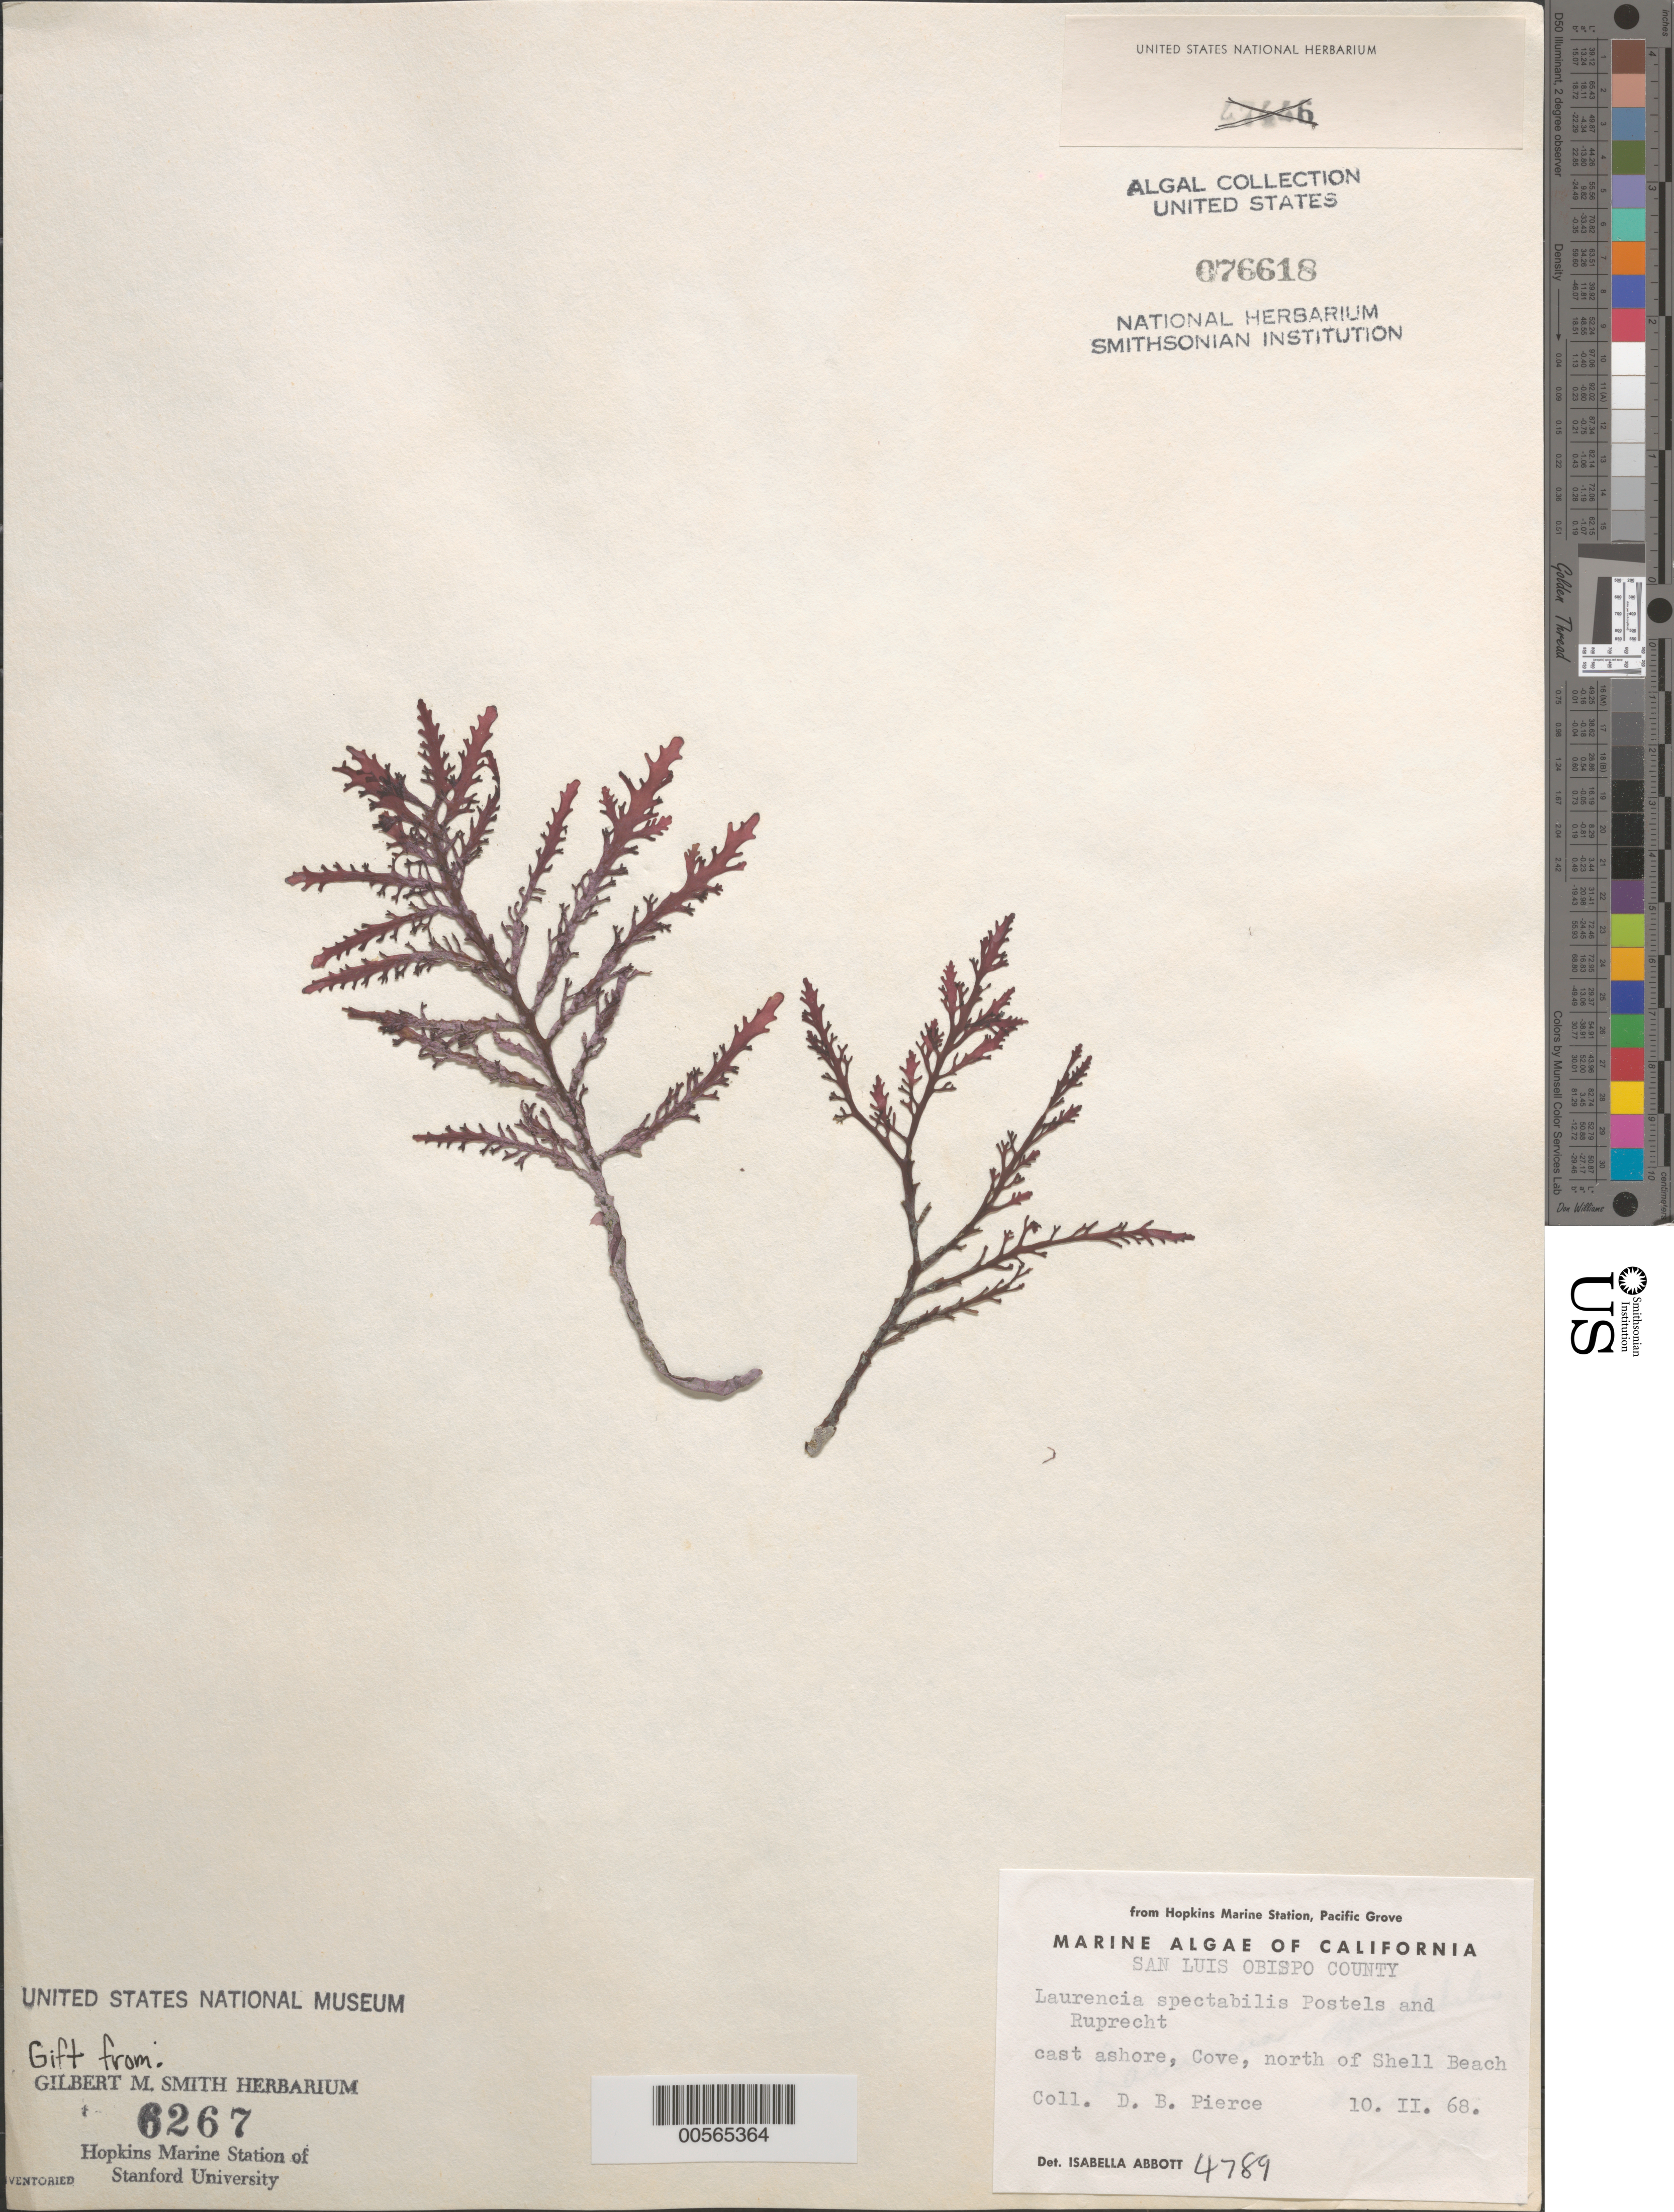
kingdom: Plantae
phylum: Rhodophyta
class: Florideophyceae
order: Ceramiales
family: Rhodomelaceae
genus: Osmundea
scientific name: Osmundea spectabilis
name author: (Postels & Rupr.) K.W. Nam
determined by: Algae name updating Project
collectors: D. Pierce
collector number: IAA 4789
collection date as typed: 10 Feb 1968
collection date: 1968-02-10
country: United States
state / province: California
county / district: San Luis Obispo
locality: Cove north of Shell Beach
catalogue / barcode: US 76618